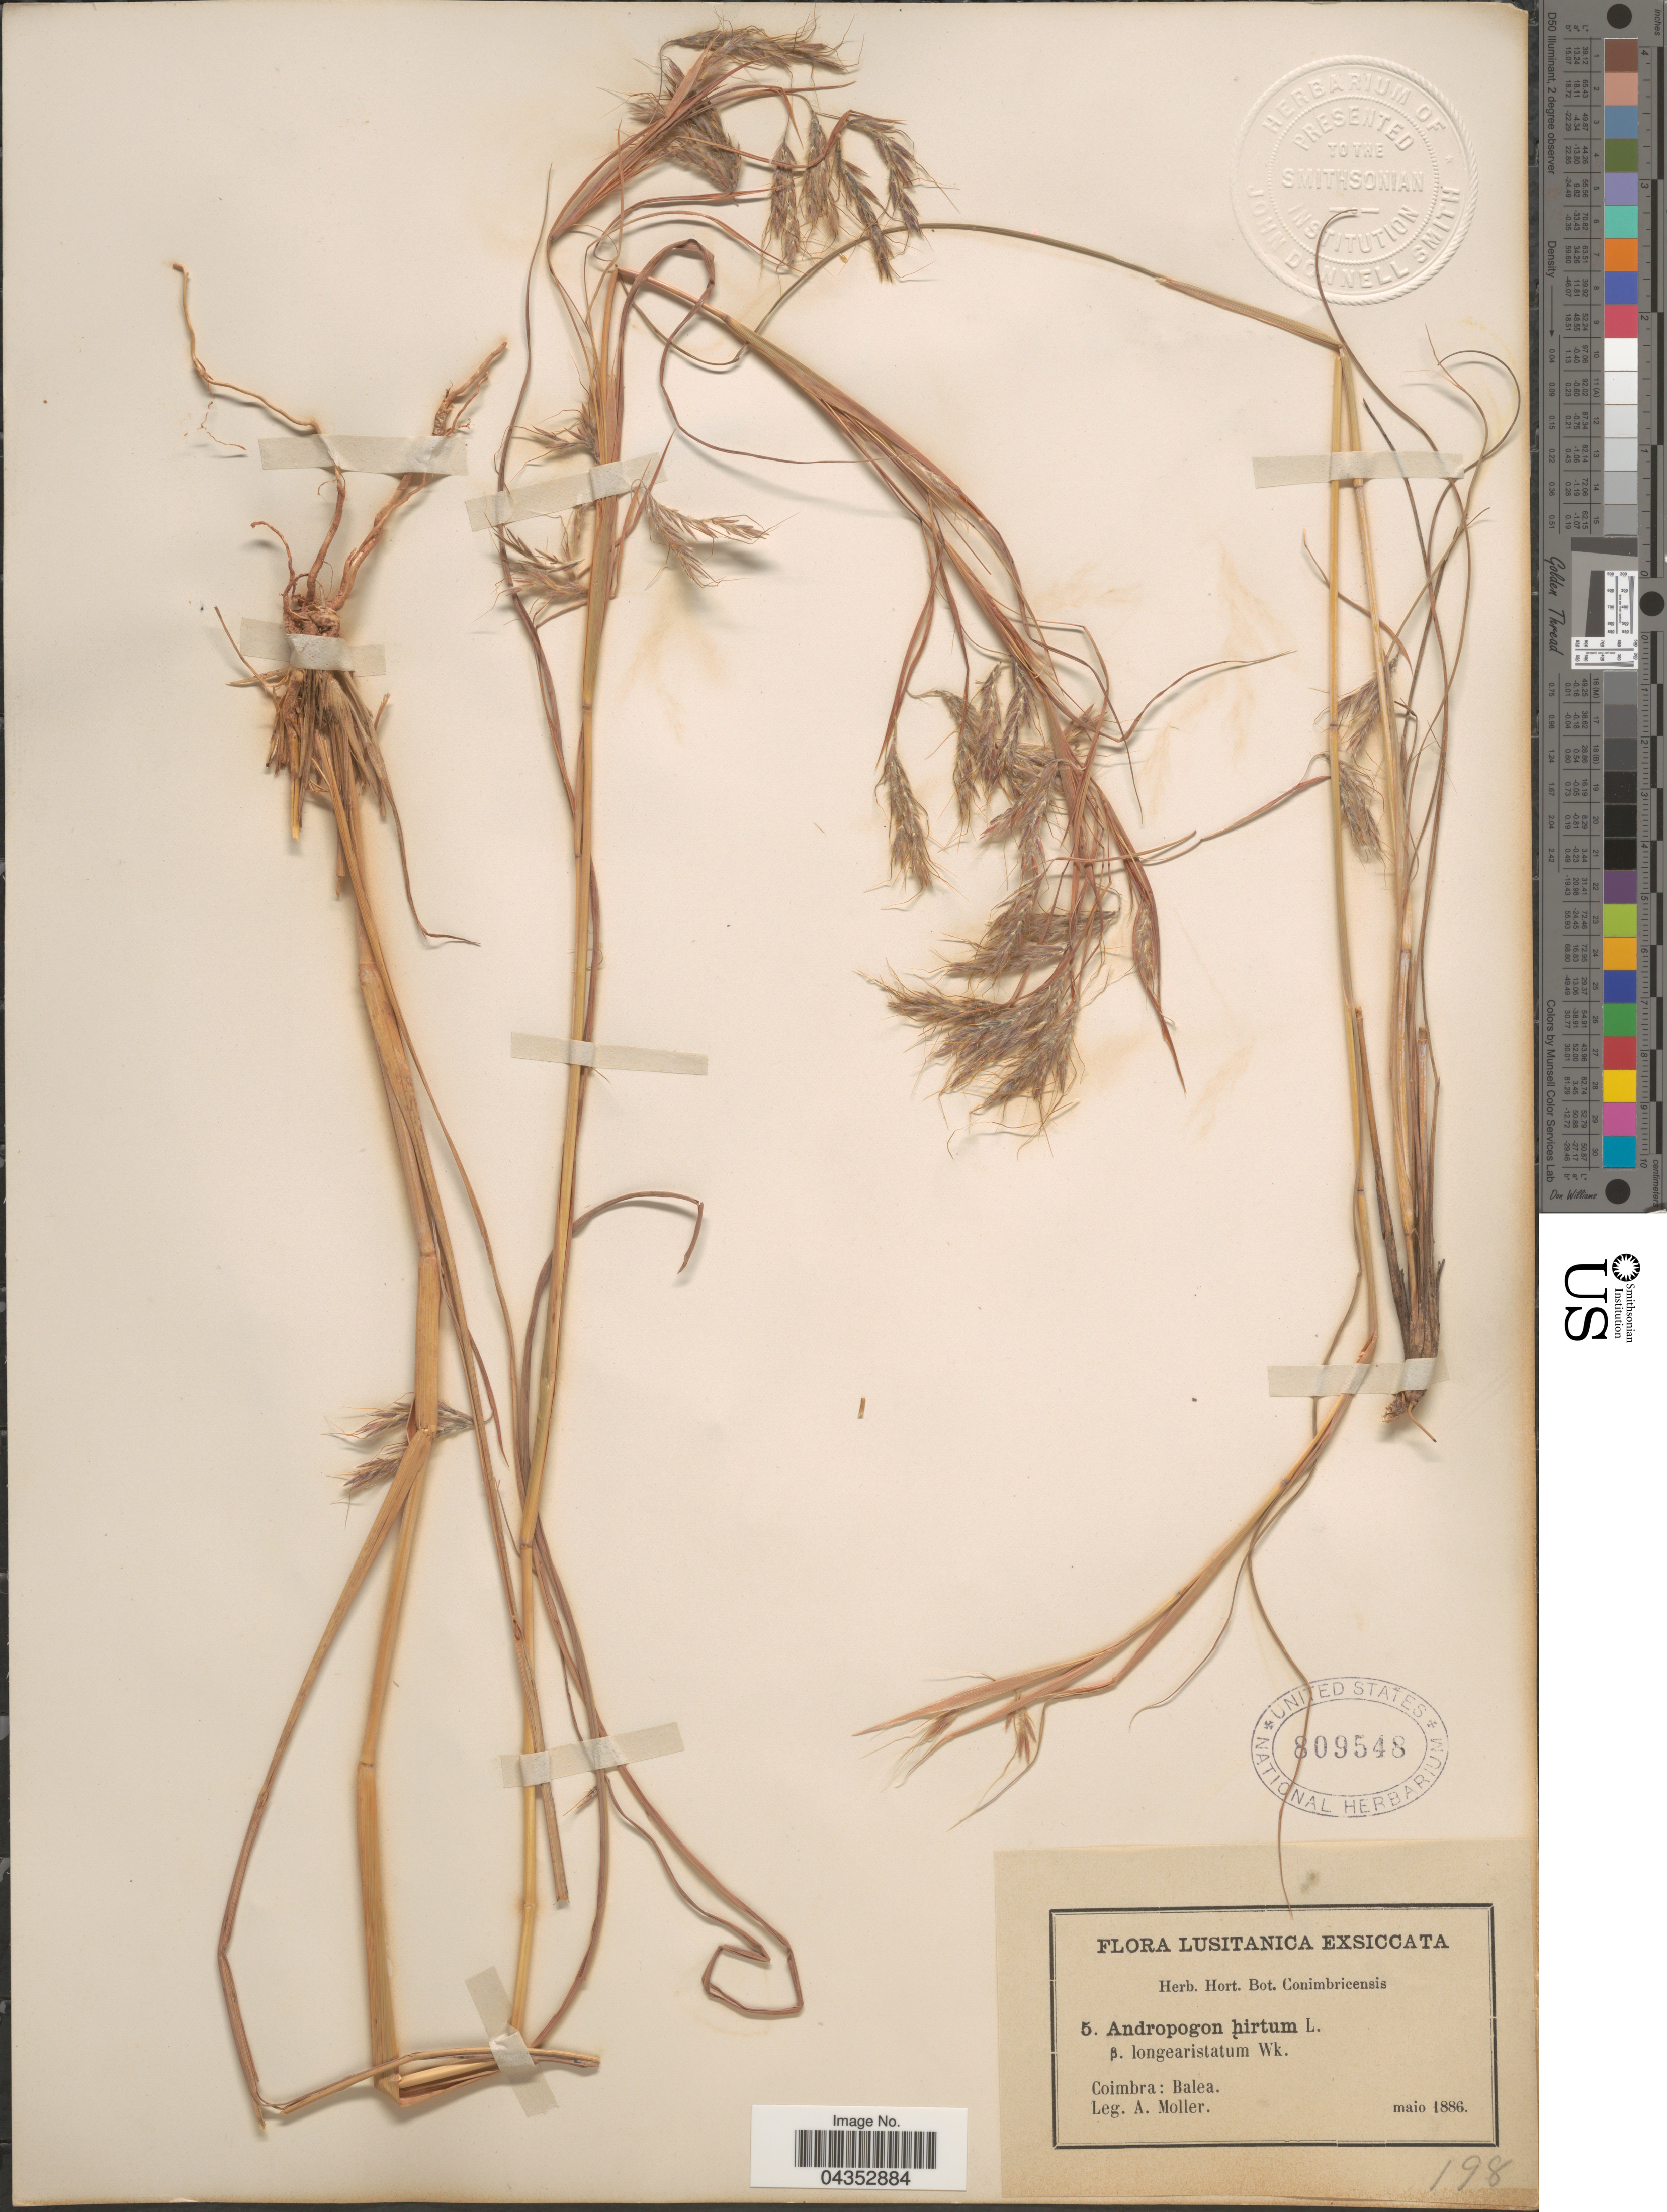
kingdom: Plantae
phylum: Tracheophyta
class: Liliopsida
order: Poales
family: Poaceae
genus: Hyparrhenia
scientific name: Hyparrhenia hirta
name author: (L.) Stapf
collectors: A. Moller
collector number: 5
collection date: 1886-05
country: Portugal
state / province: Coimbra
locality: Lusitanica. Balea.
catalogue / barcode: US 809548